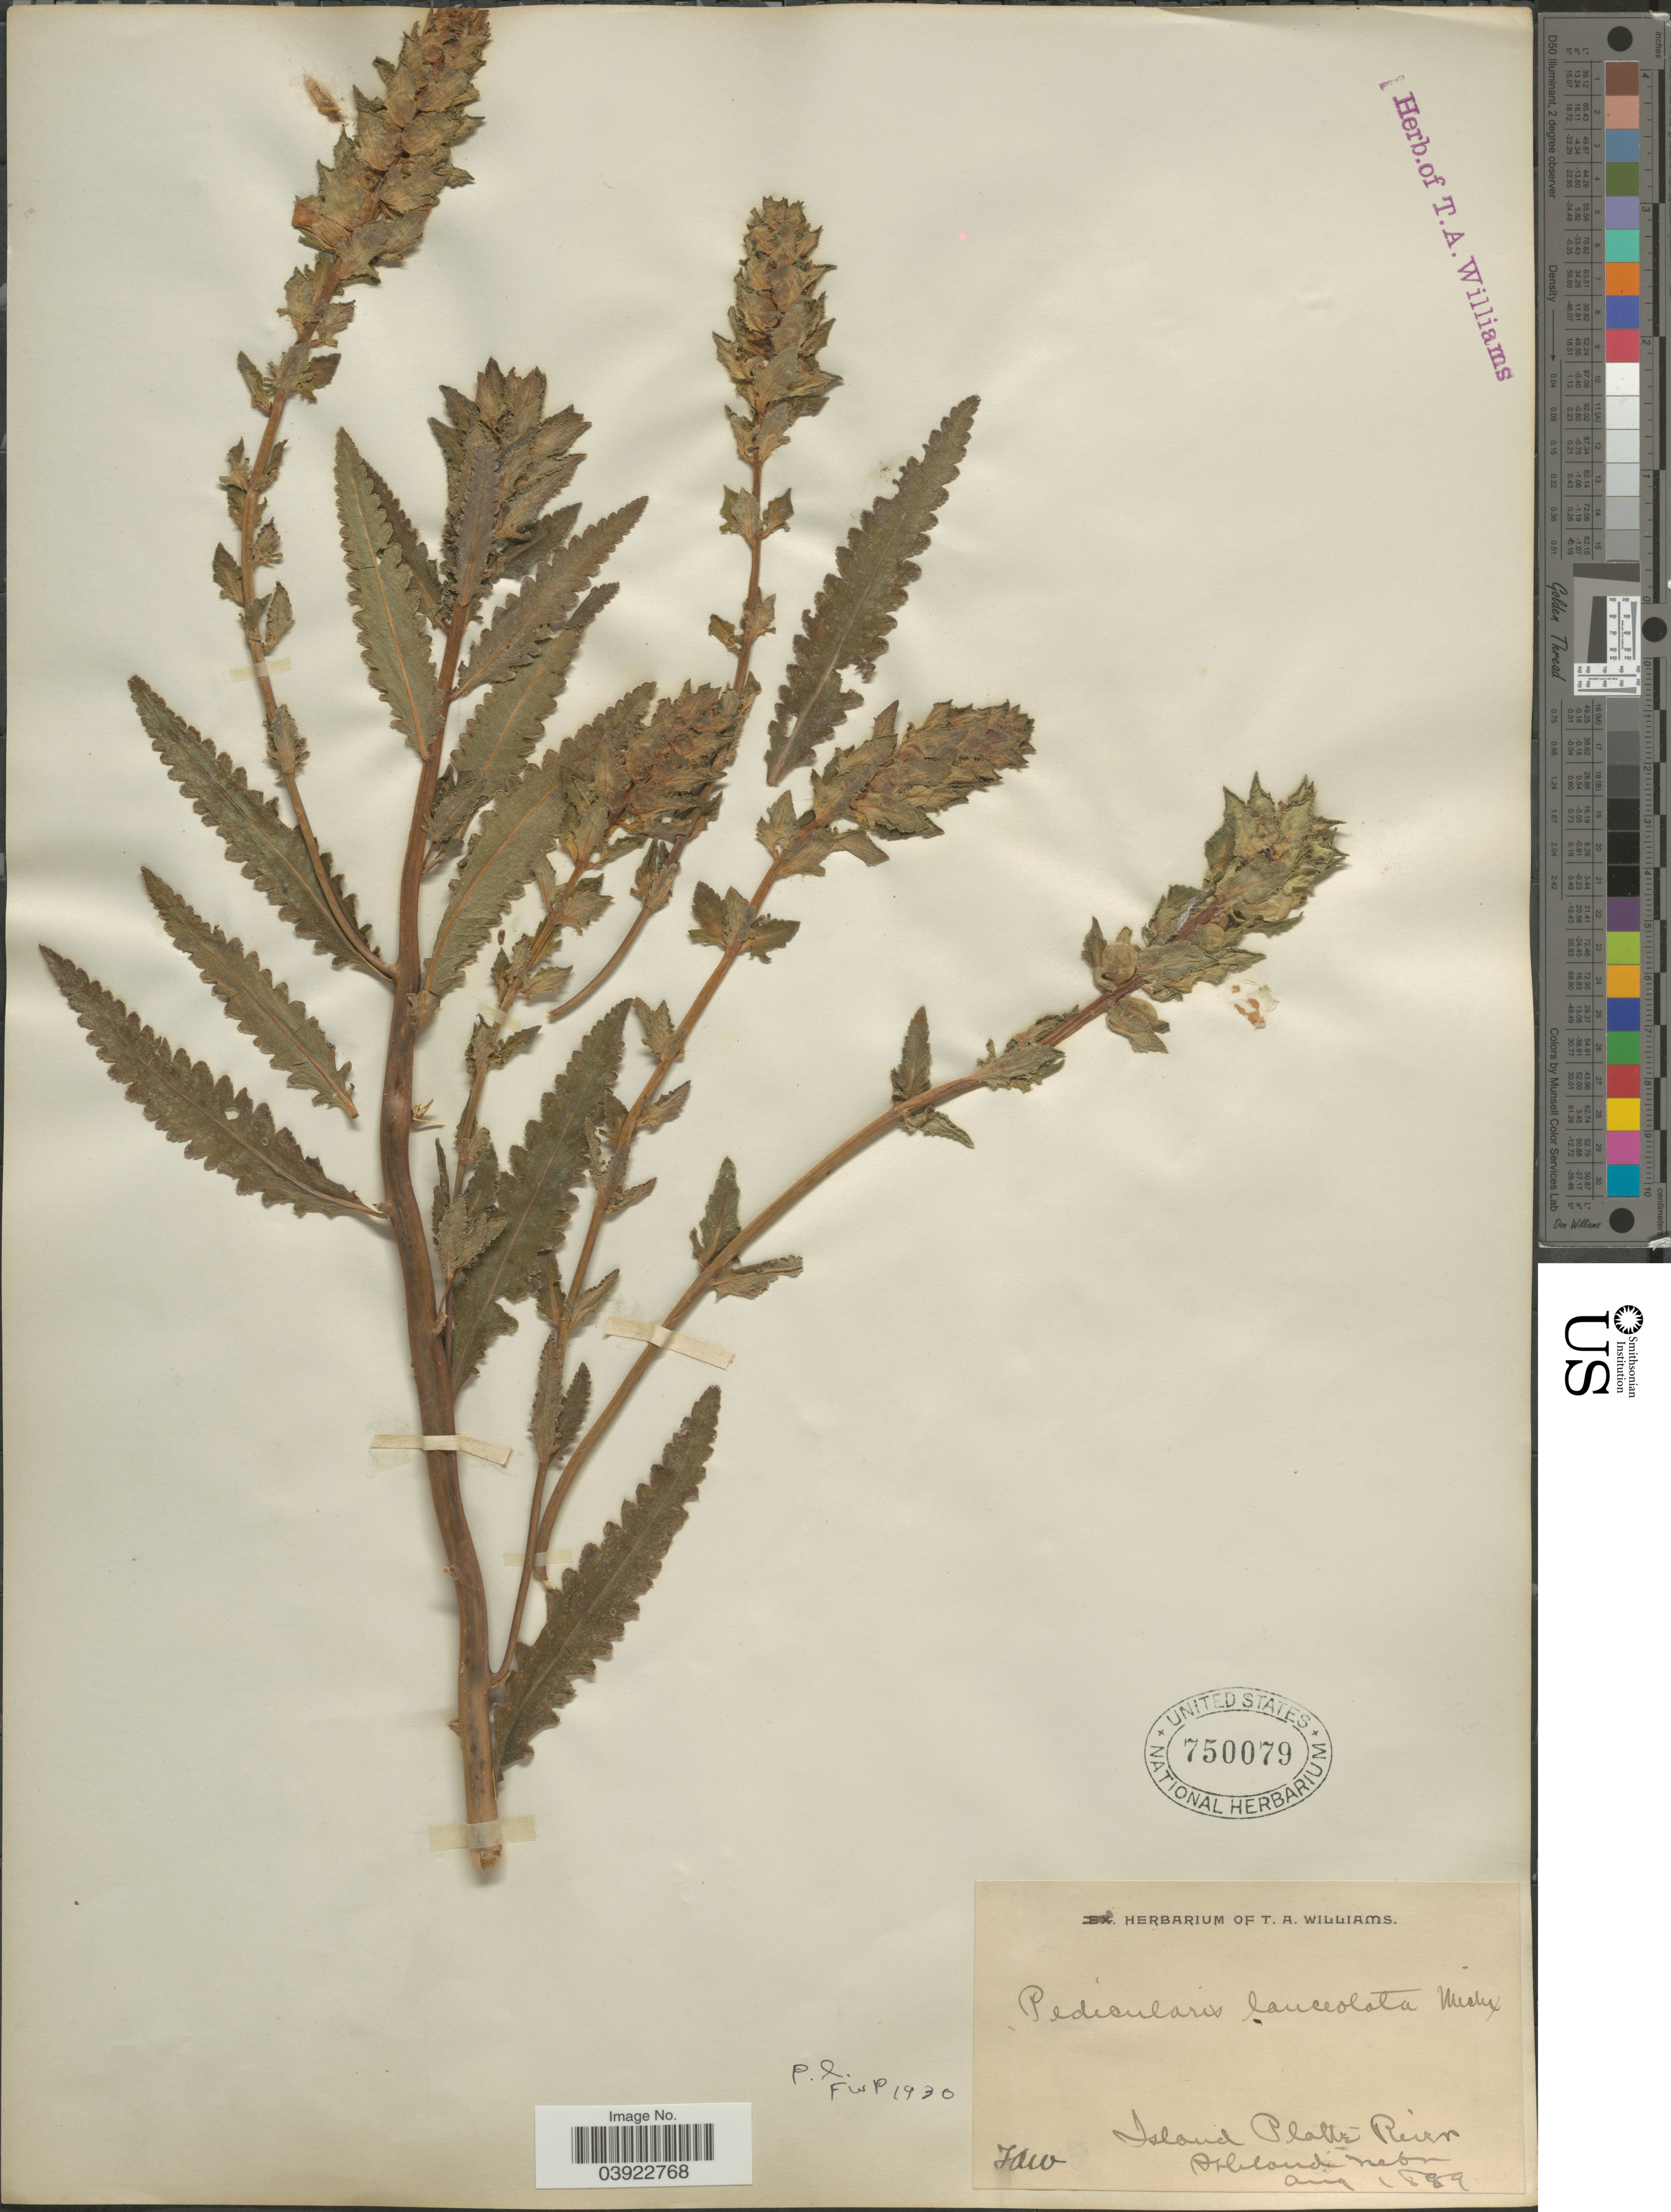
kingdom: Plantae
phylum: Tracheophyta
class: Magnoliopsida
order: Lamiales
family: Orobanchaceae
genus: Pedicularis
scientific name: Pedicularis lanceolata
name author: Michx.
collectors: T. Williams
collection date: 1889-08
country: United States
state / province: Nebraska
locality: Island Platte River Ashland.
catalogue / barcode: US 750079